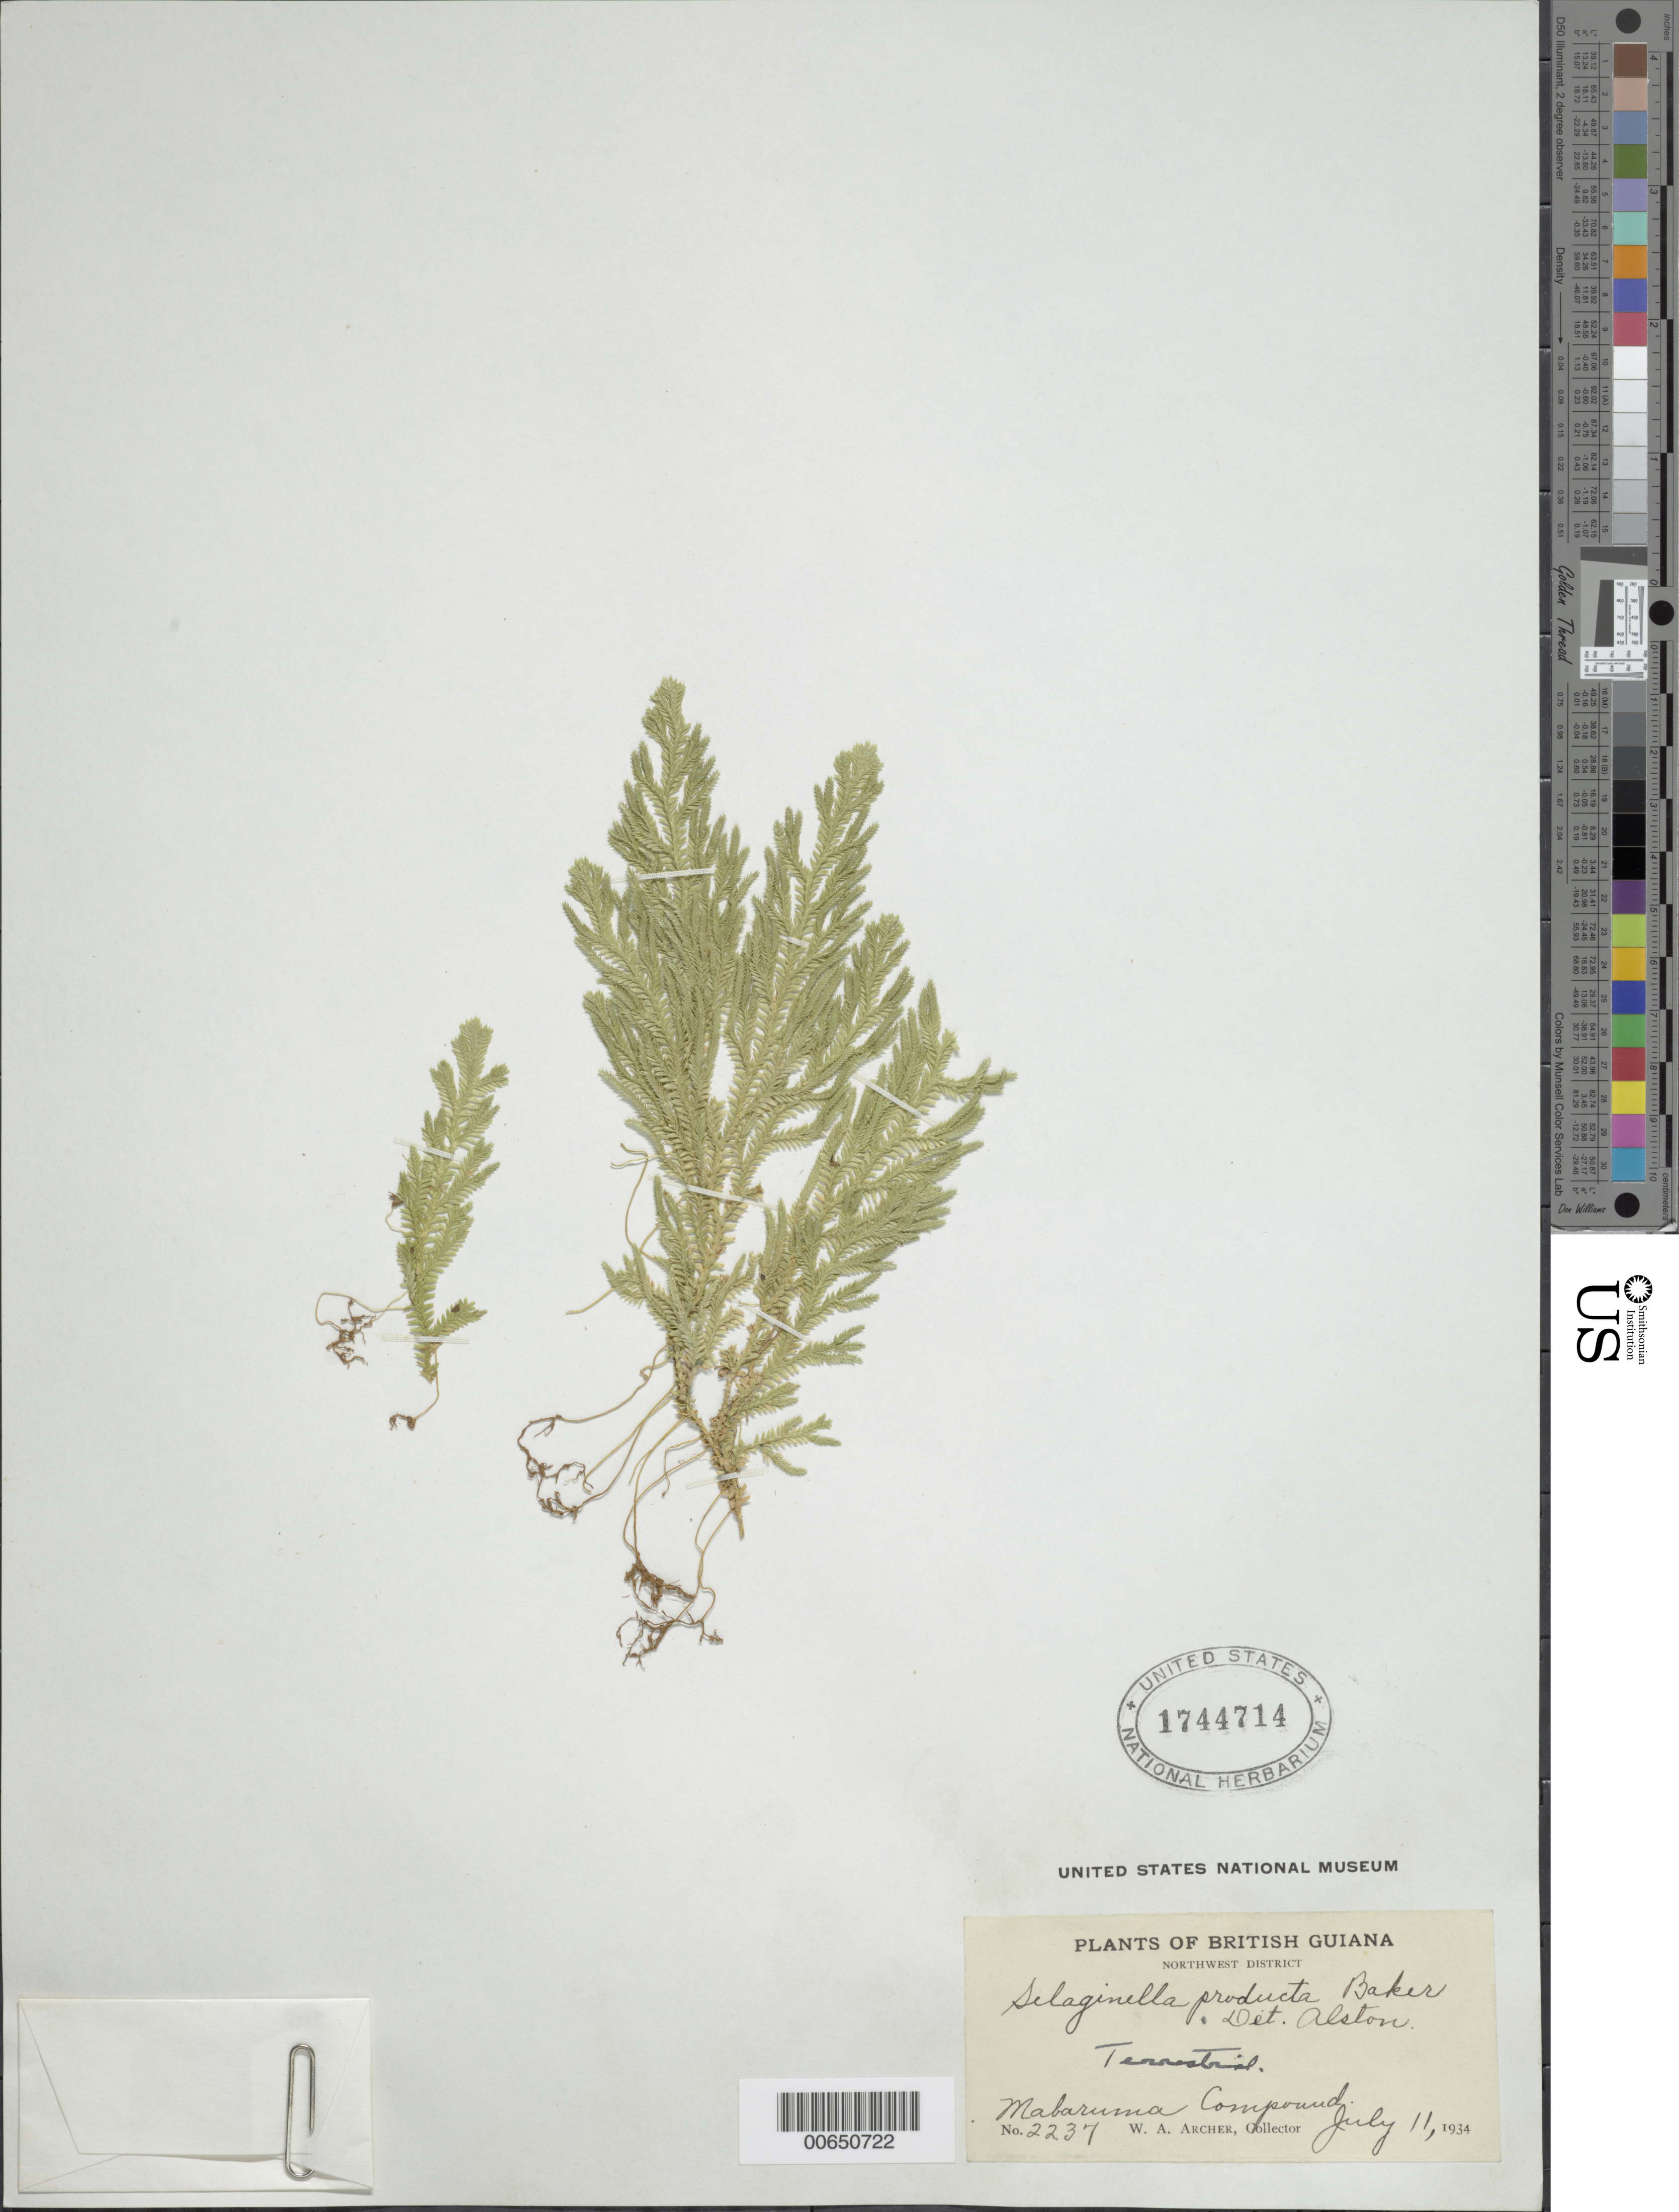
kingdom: Plantae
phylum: Tracheophyta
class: Lycopodiopsida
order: Selaginellales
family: Selaginellaceae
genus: Selaginella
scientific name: Selaginella producta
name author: Baker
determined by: Alston, A. H. G.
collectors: W. A. Archer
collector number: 2237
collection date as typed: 11-Jul-34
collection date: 1934-07-11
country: Guyana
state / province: Barima-Waini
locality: Mabaruma Compound, NW Dist.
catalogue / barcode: US 1744714